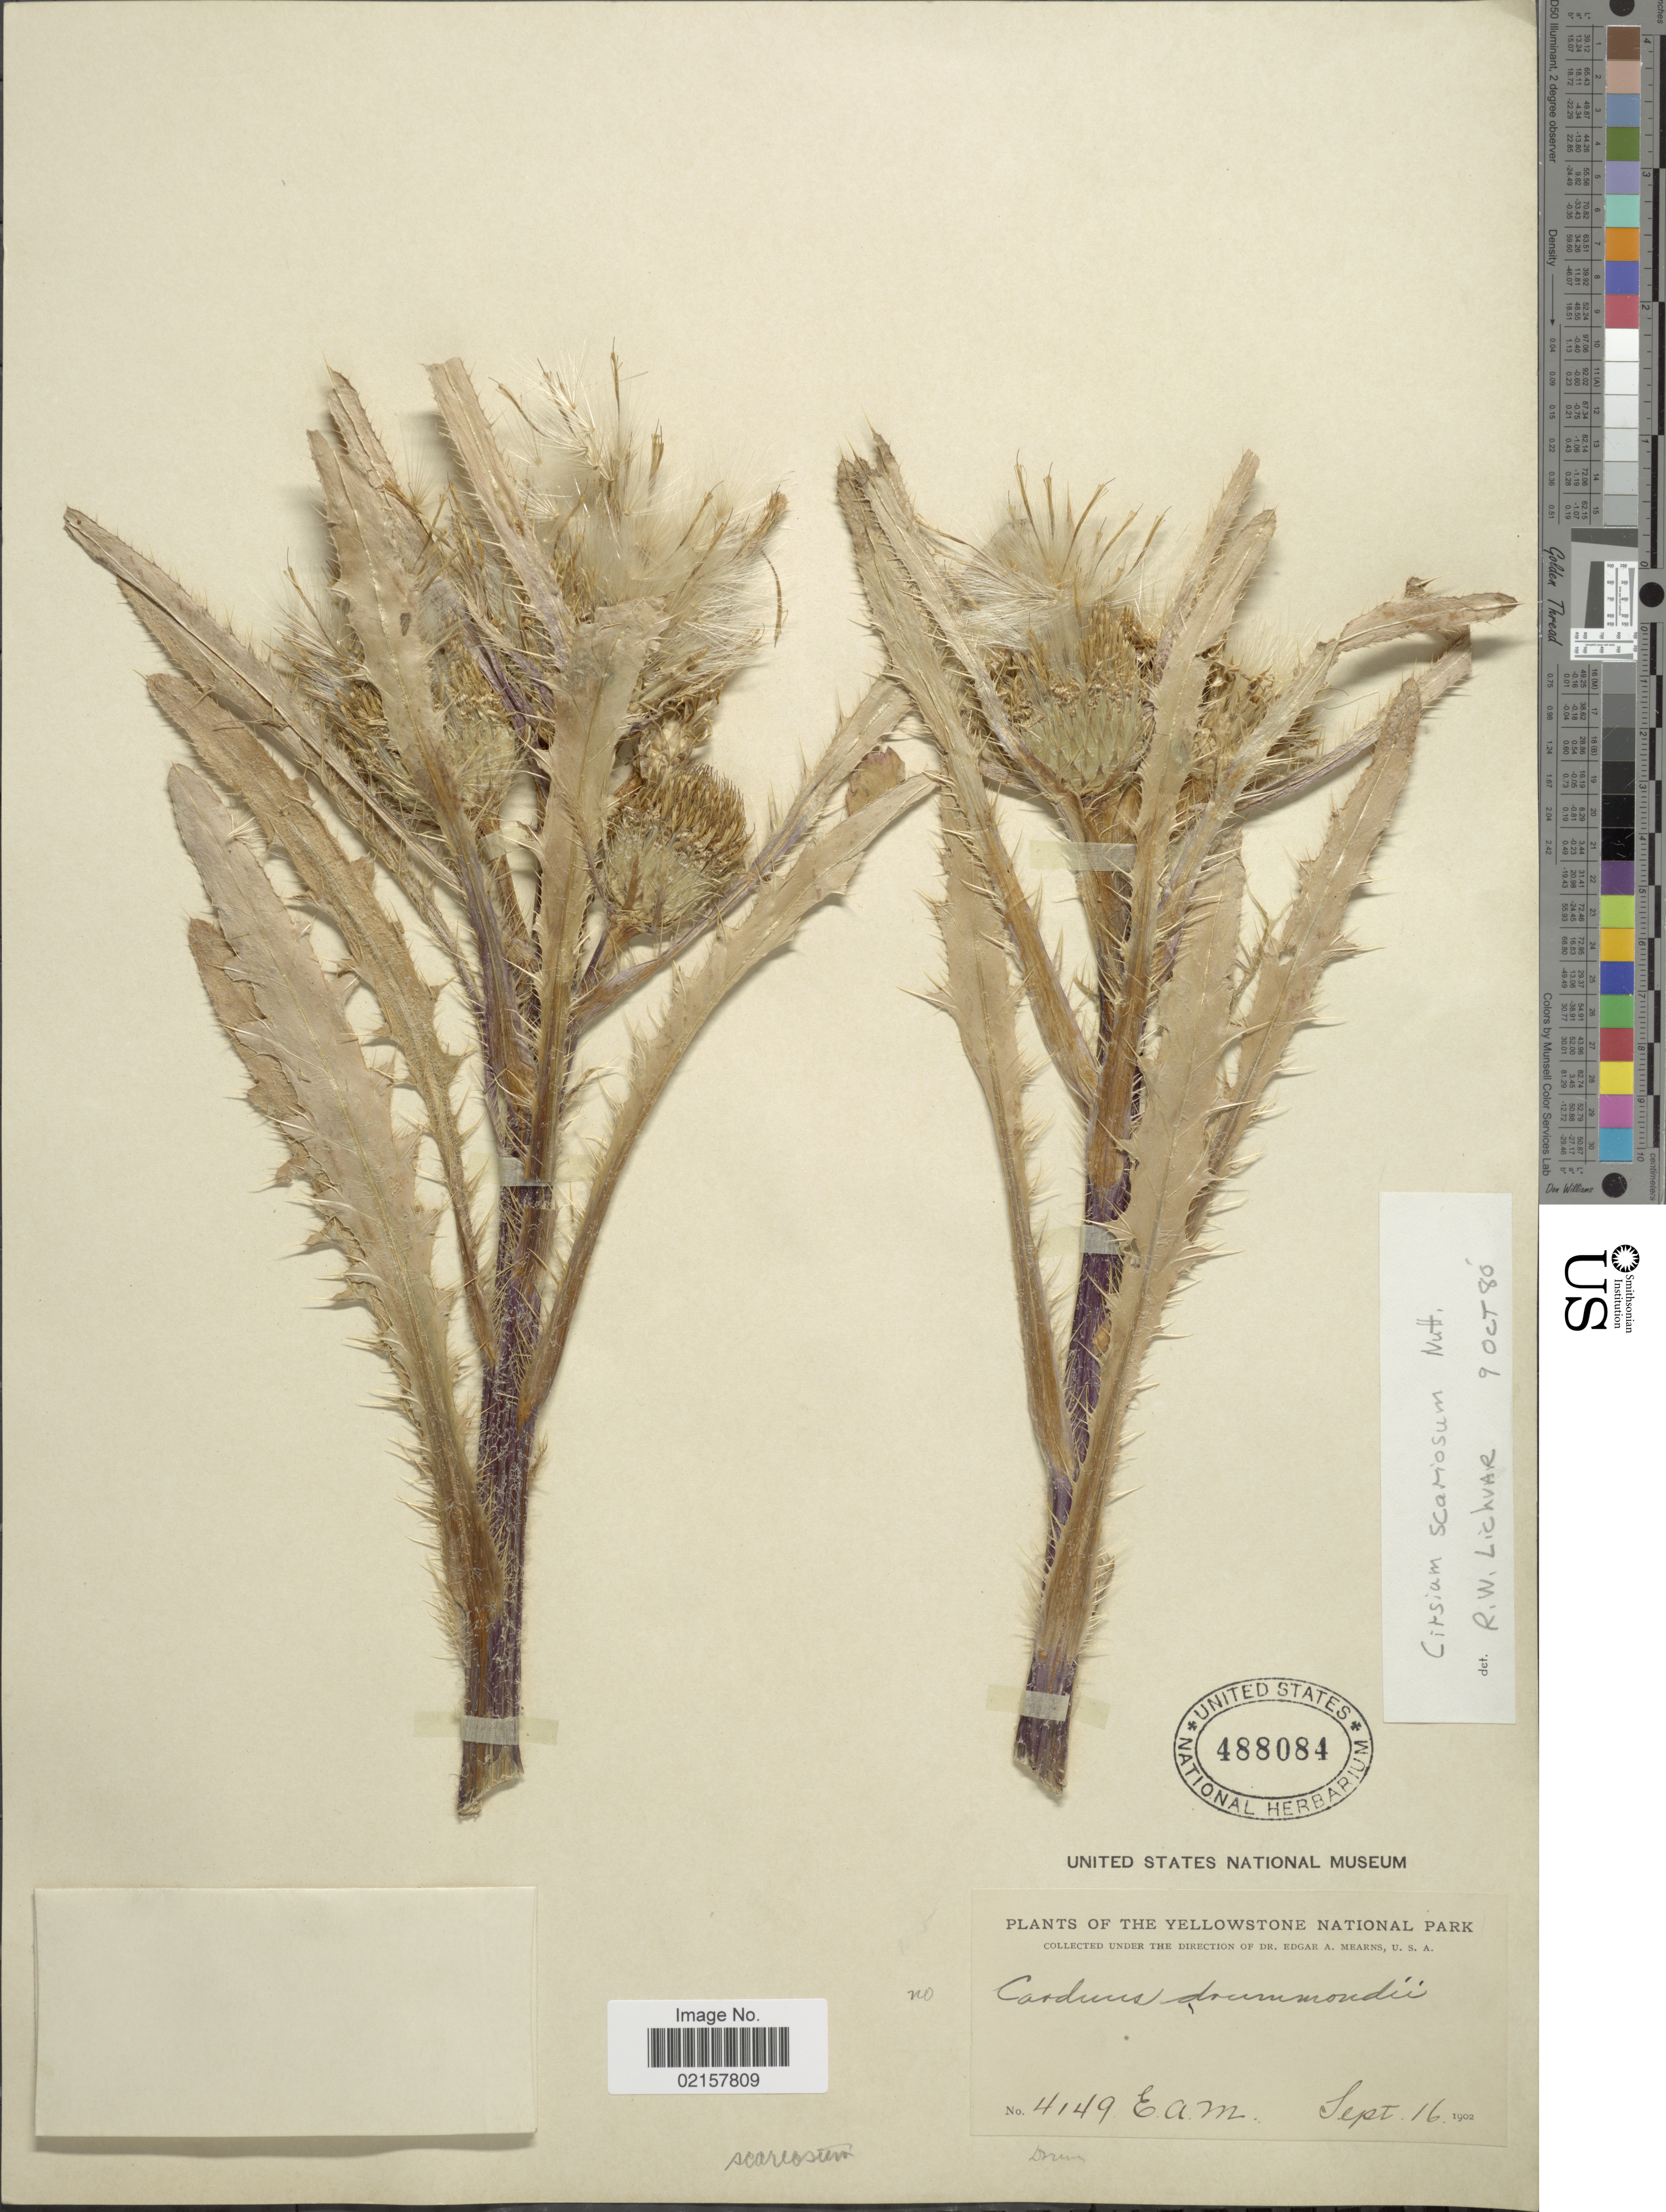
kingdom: Plantae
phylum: Tracheophyta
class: Magnoliopsida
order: Asterales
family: Asteraceae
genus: Cirsium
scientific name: Cirsium scariosum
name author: Nutt.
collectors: E. A. Mearns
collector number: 4149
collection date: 1902-09-16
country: United States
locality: Yellowstone National Park.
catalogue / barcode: US 488084